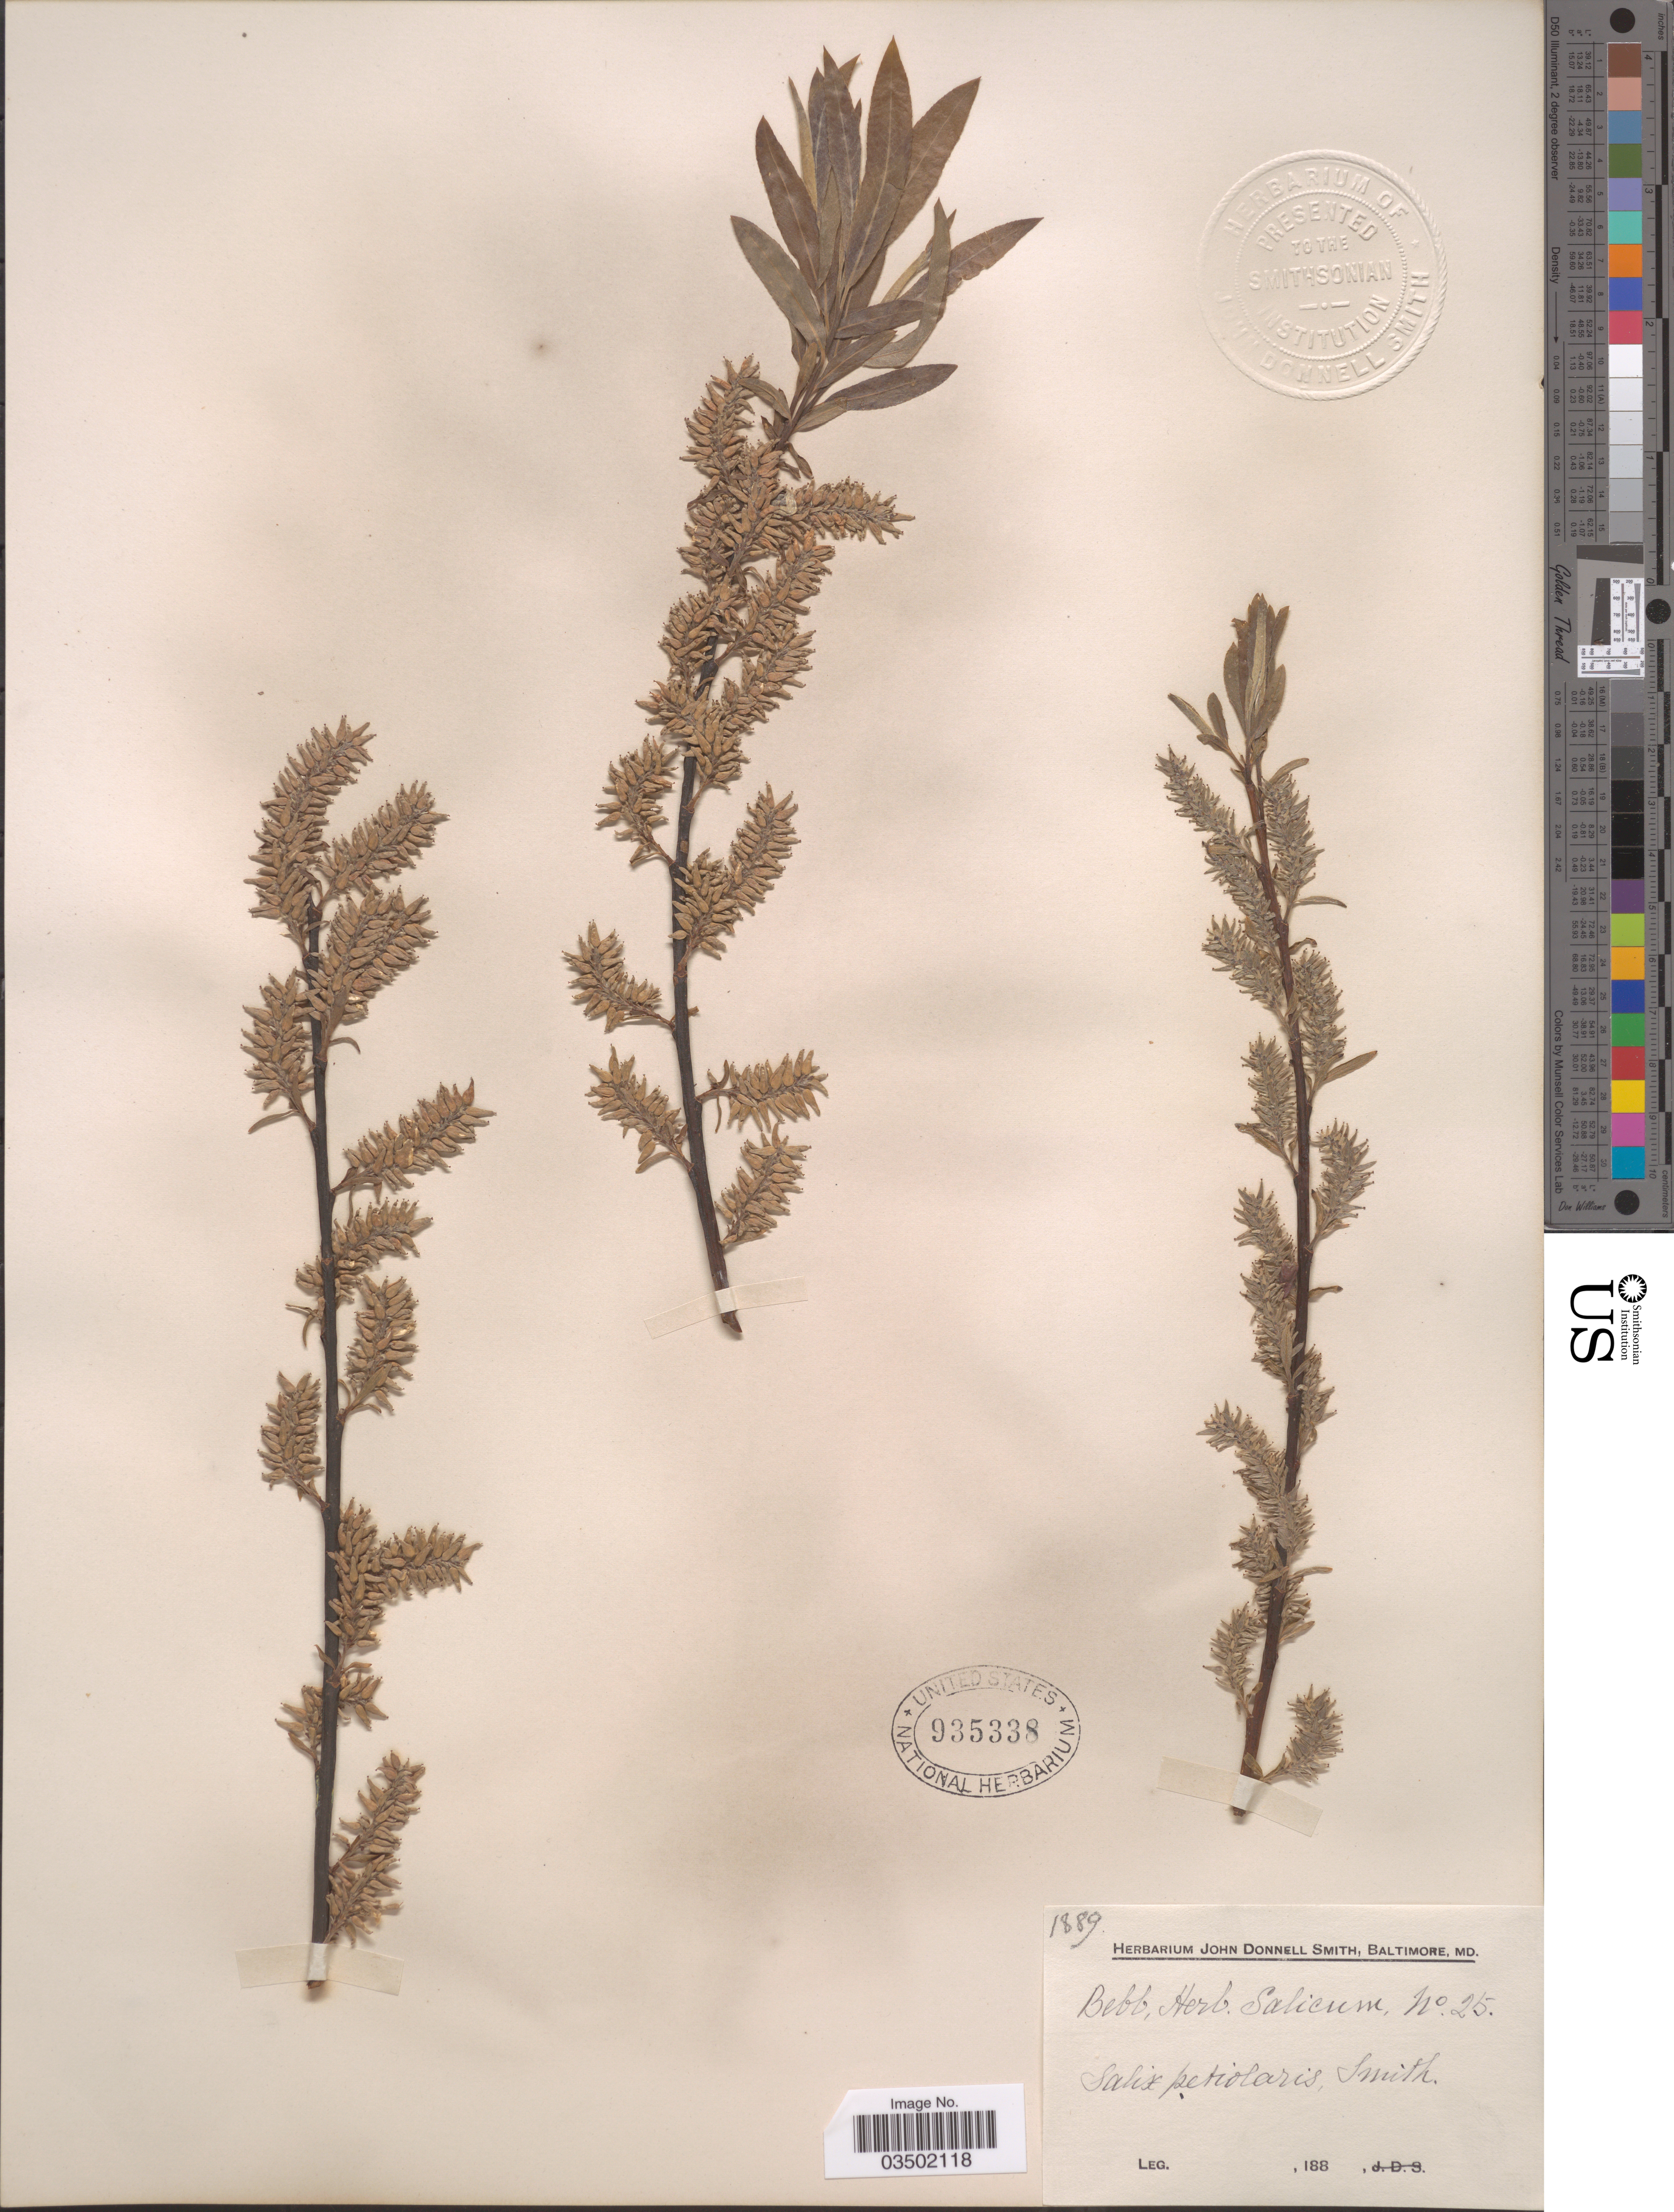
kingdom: Plantae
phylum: Tracheophyta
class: Magnoliopsida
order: Malpighiales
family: Salicaceae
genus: Salix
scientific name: Salix petiolaris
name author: Sm.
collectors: ex Herb. John Donnell Smith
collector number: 25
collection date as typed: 188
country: United States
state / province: Maryland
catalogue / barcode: US 935338